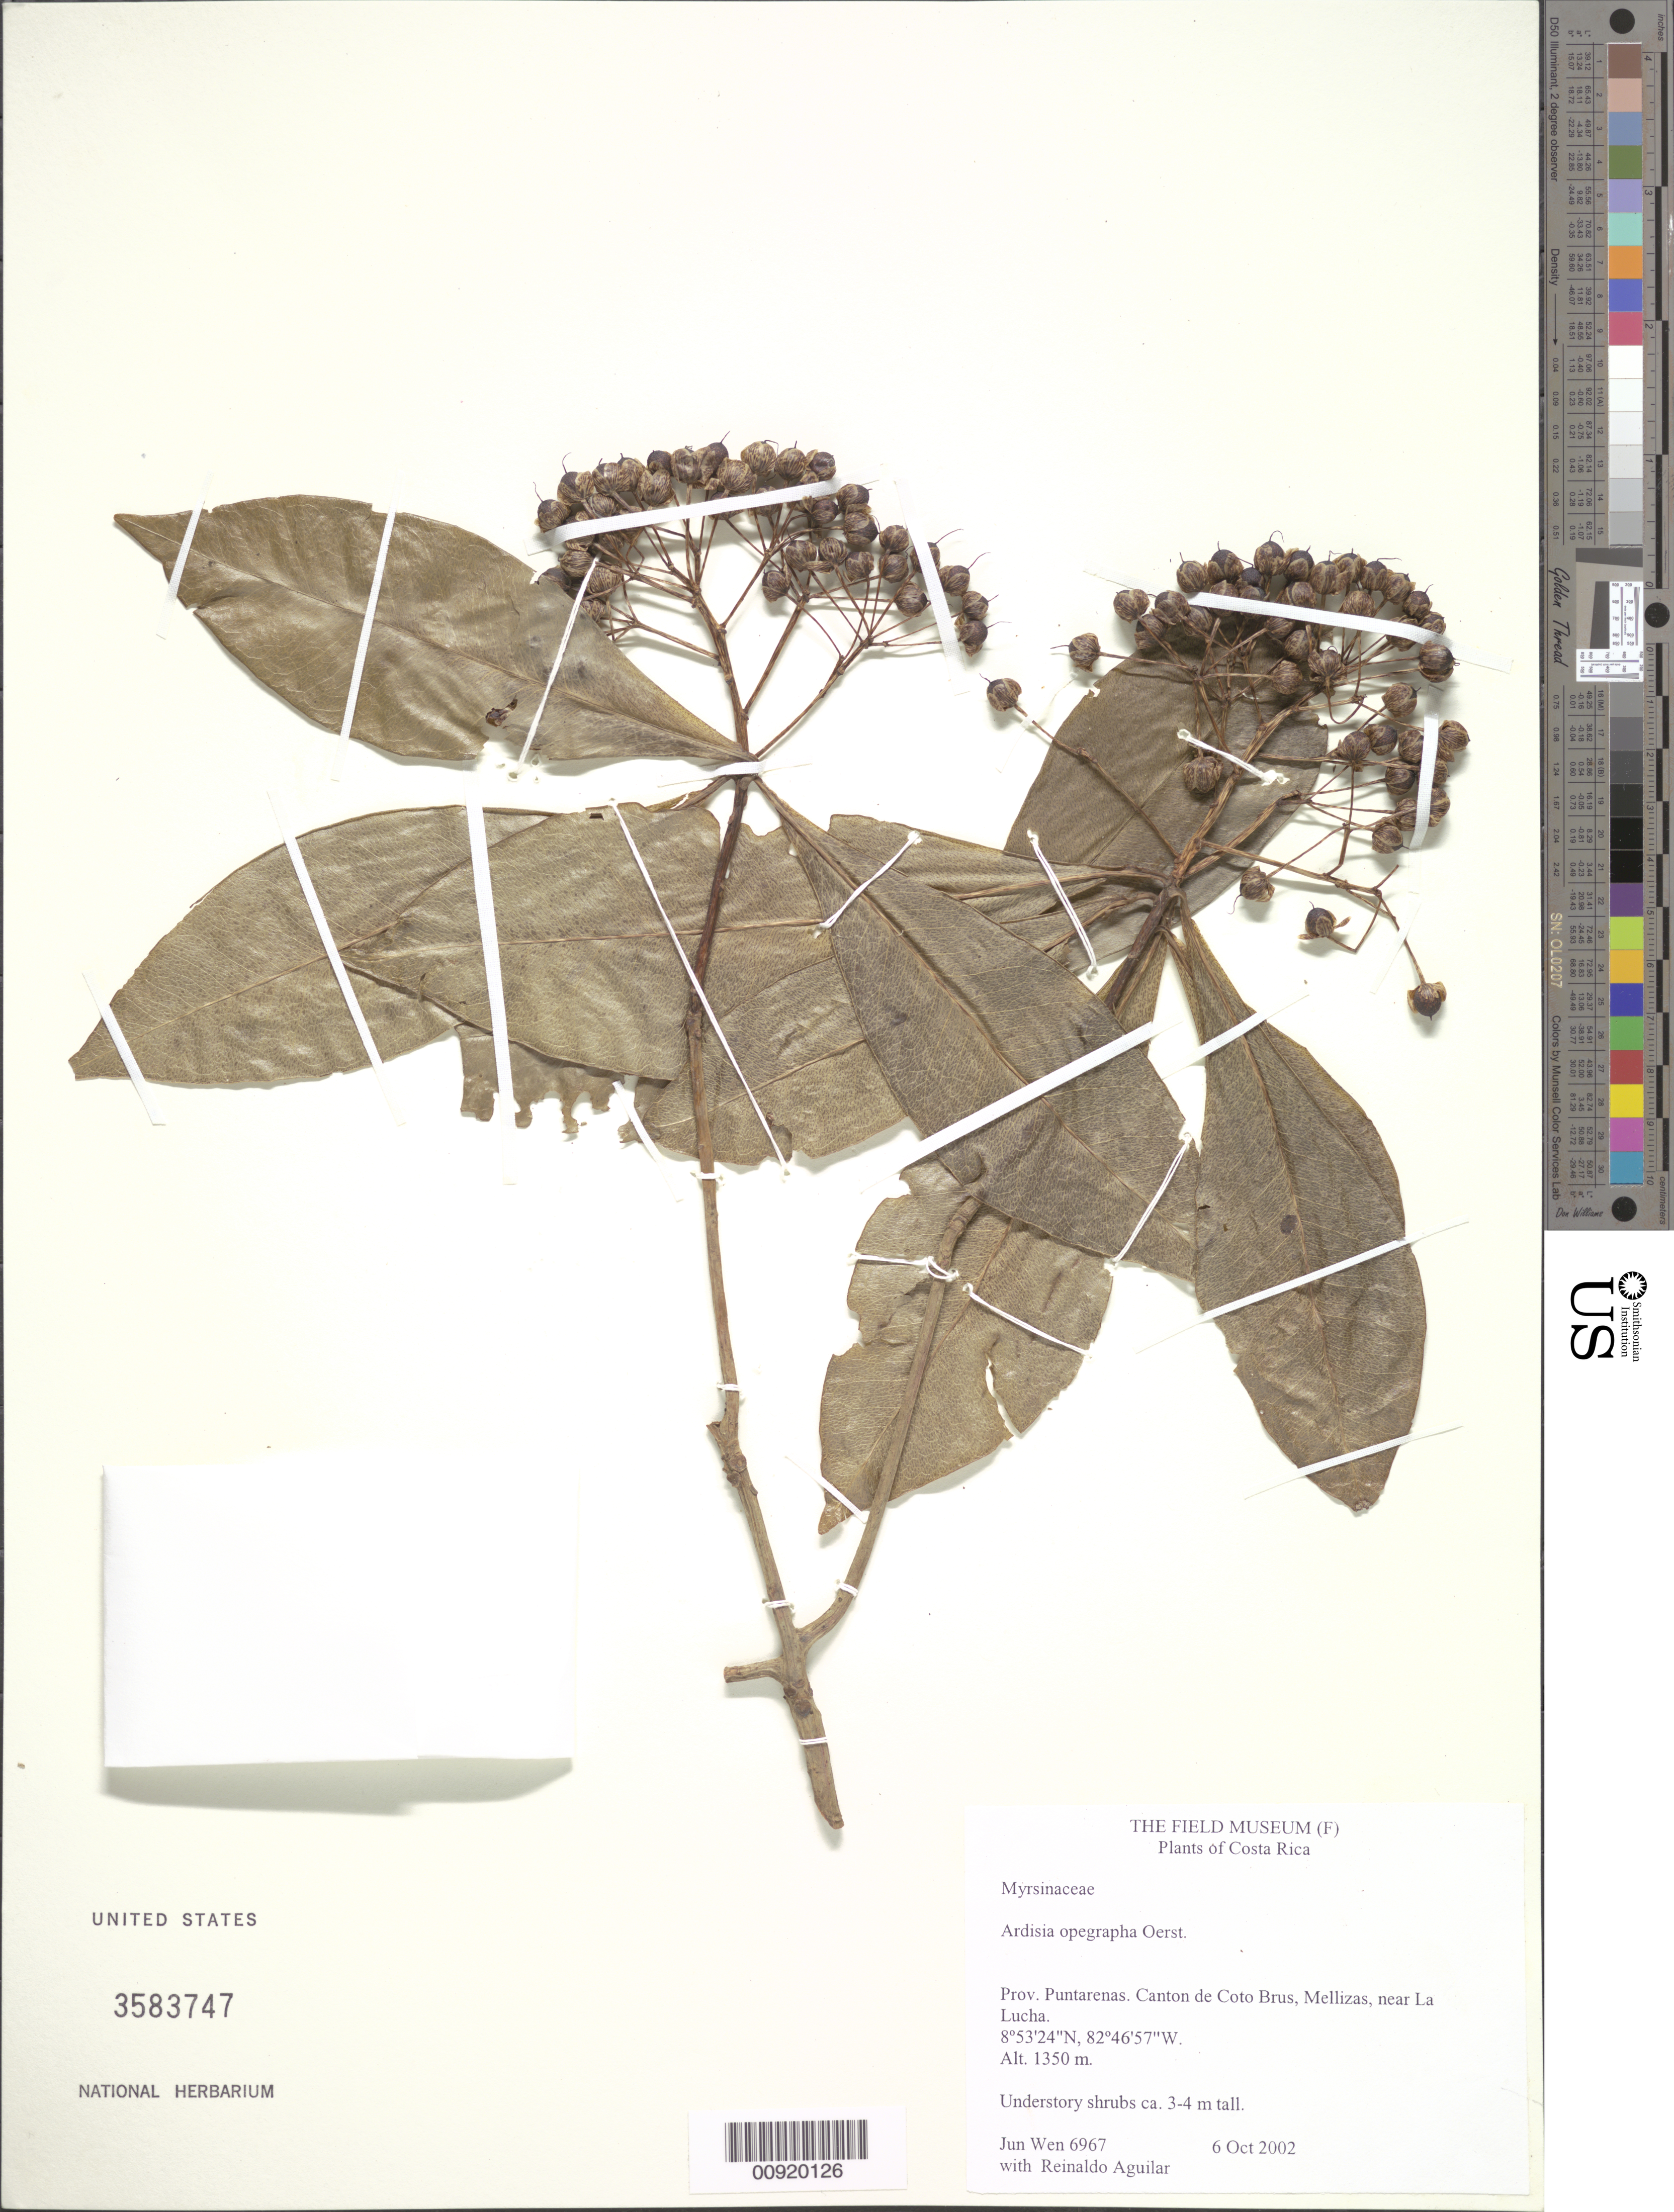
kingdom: Plantae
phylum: Tracheophyta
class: Magnoliopsida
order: Ericales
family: Primulaceae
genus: Ardisia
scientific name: Ardisia opegrapha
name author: Oerst.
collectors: J. Wen & R. Aguilar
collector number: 6967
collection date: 2002-10-06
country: Costa Rica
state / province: Puntarenas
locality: Canton de Coto Brus, Mellizas, near La Lucha.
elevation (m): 1350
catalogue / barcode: US 3583747